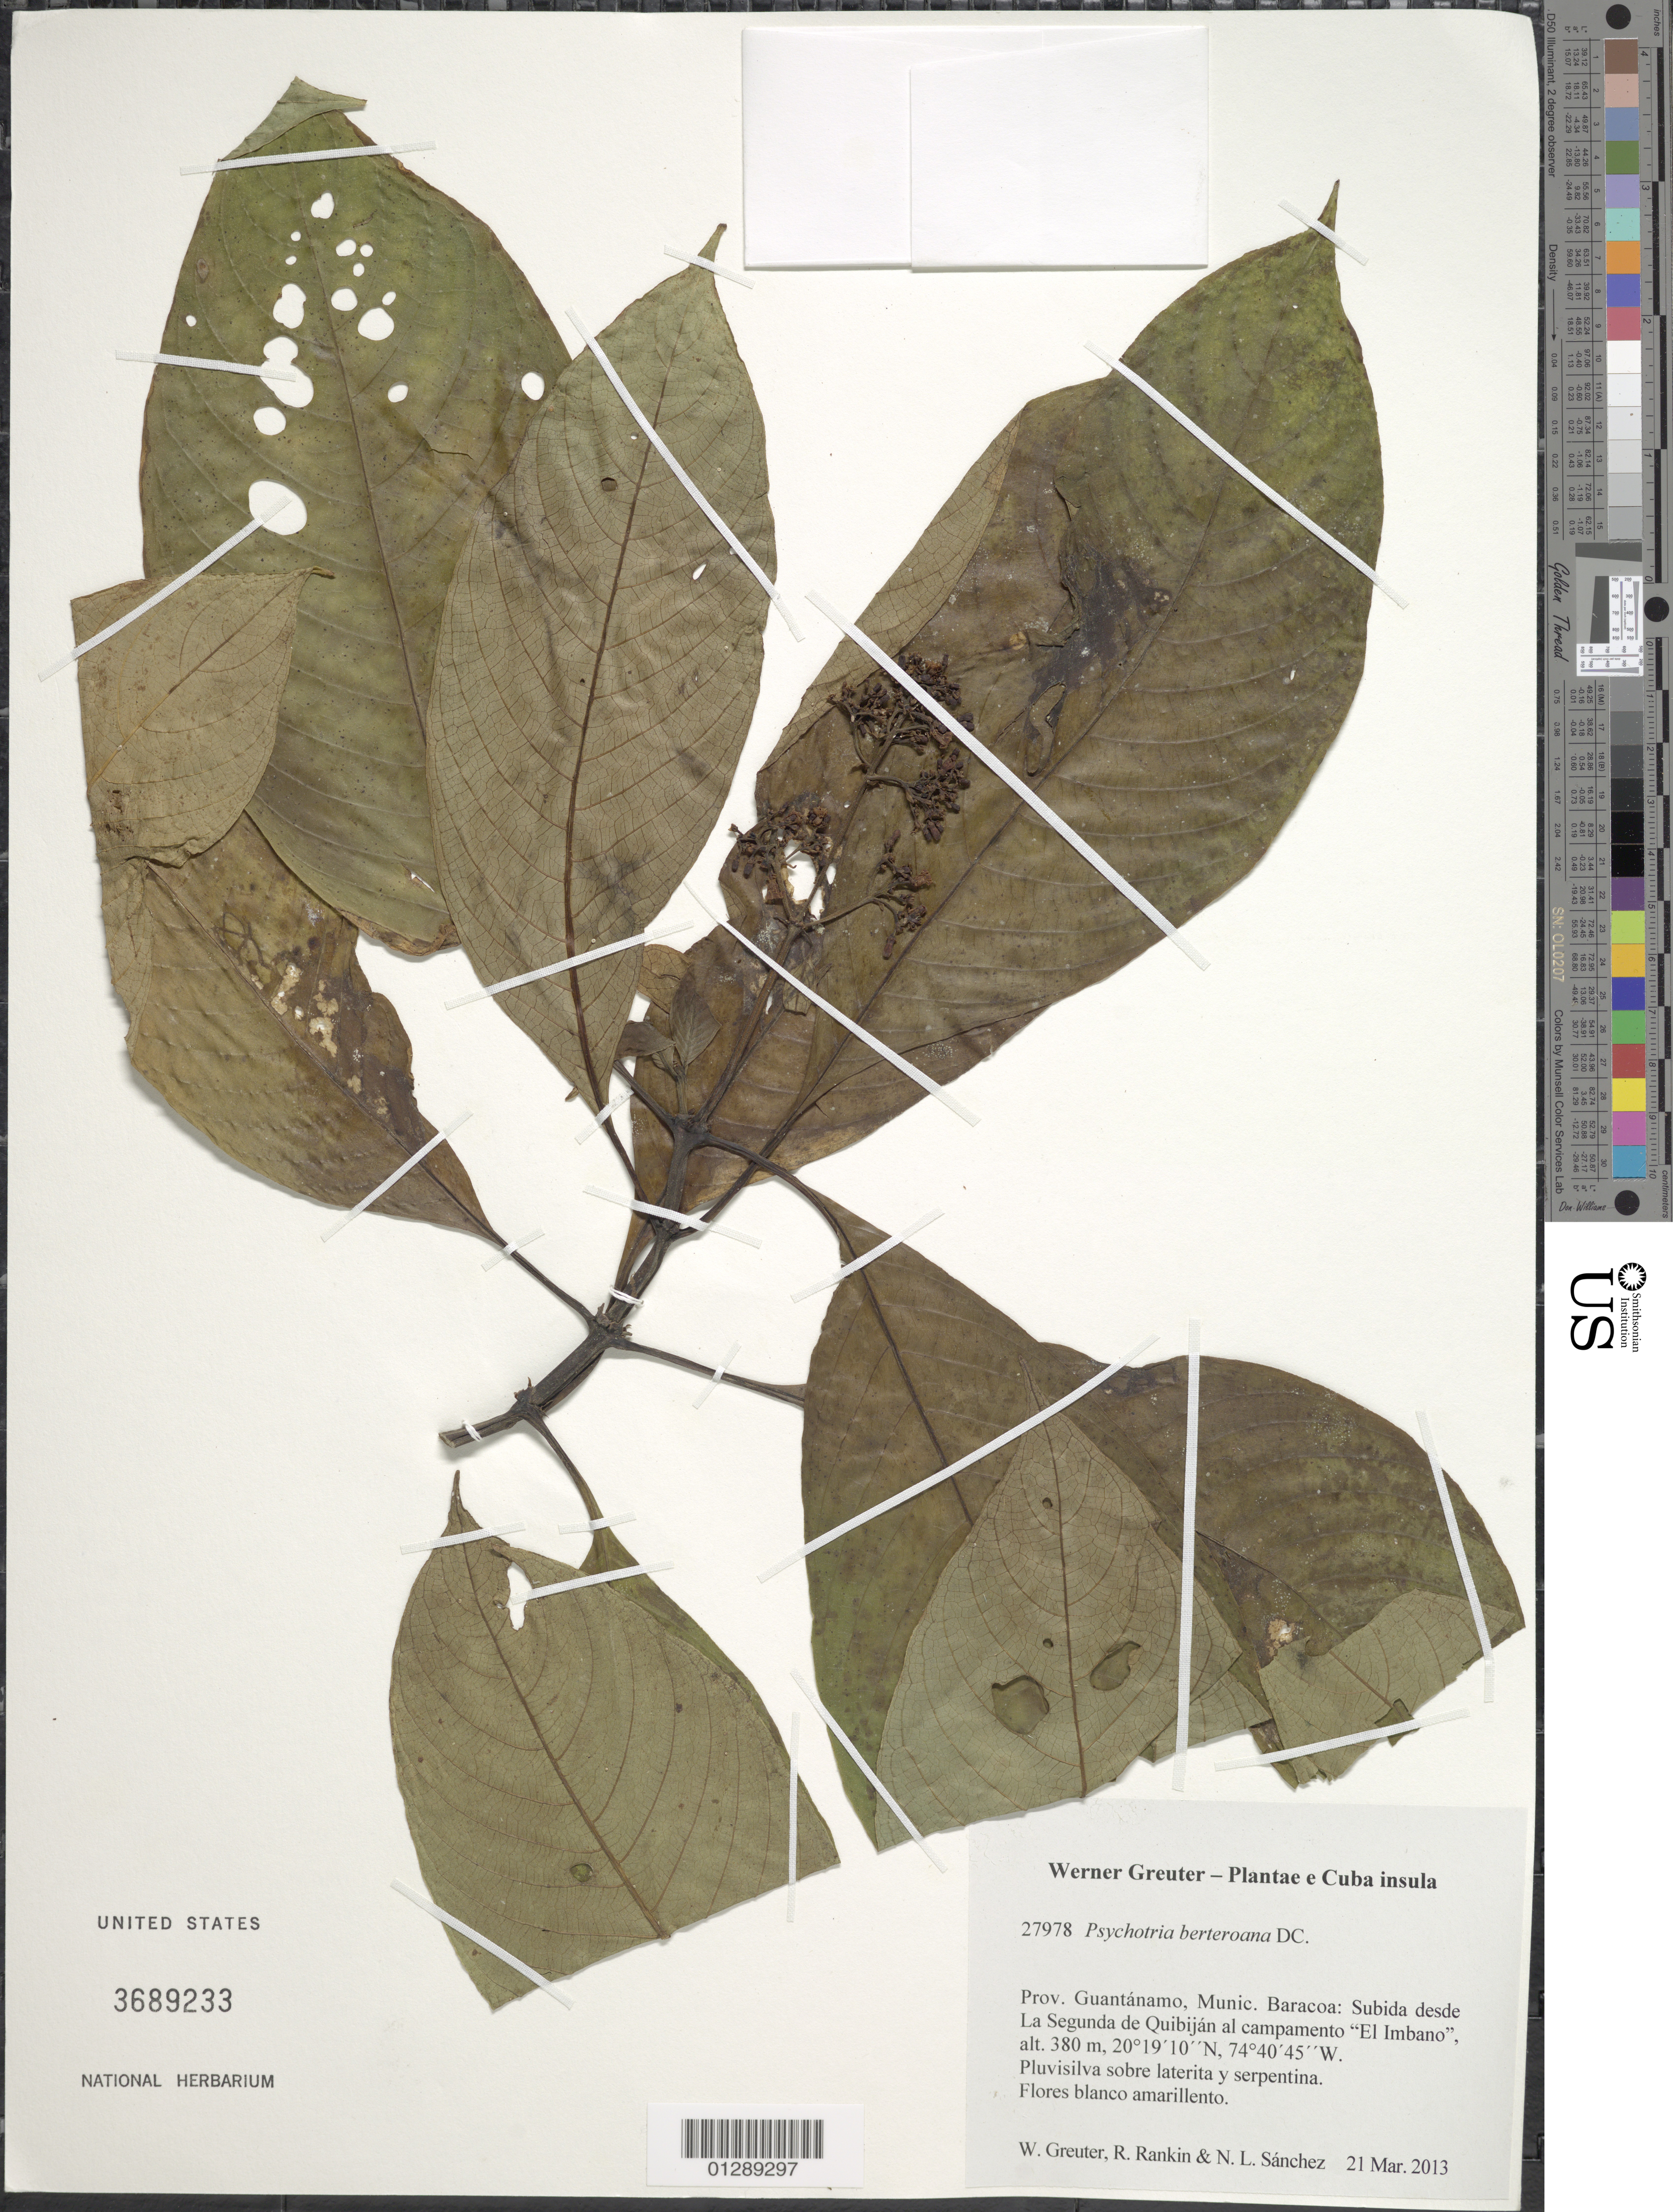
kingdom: Plantae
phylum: Tracheophyta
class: Magnoliopsida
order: Gentianales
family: Rubiaceae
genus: Psychotria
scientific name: Psychotria berteroana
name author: DC.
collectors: W. R. Greuter, R. Rankin Rodriguez & N. Sanchez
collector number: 27978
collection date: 2013-03-21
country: Cuba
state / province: Guantanamo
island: Cuba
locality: Munic. Baracoa: Subida desde La Segunda de Quibiján al campamento "El Imbano".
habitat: Pluvisilva sobre laterita y serpentina.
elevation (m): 380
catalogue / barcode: US 3689233